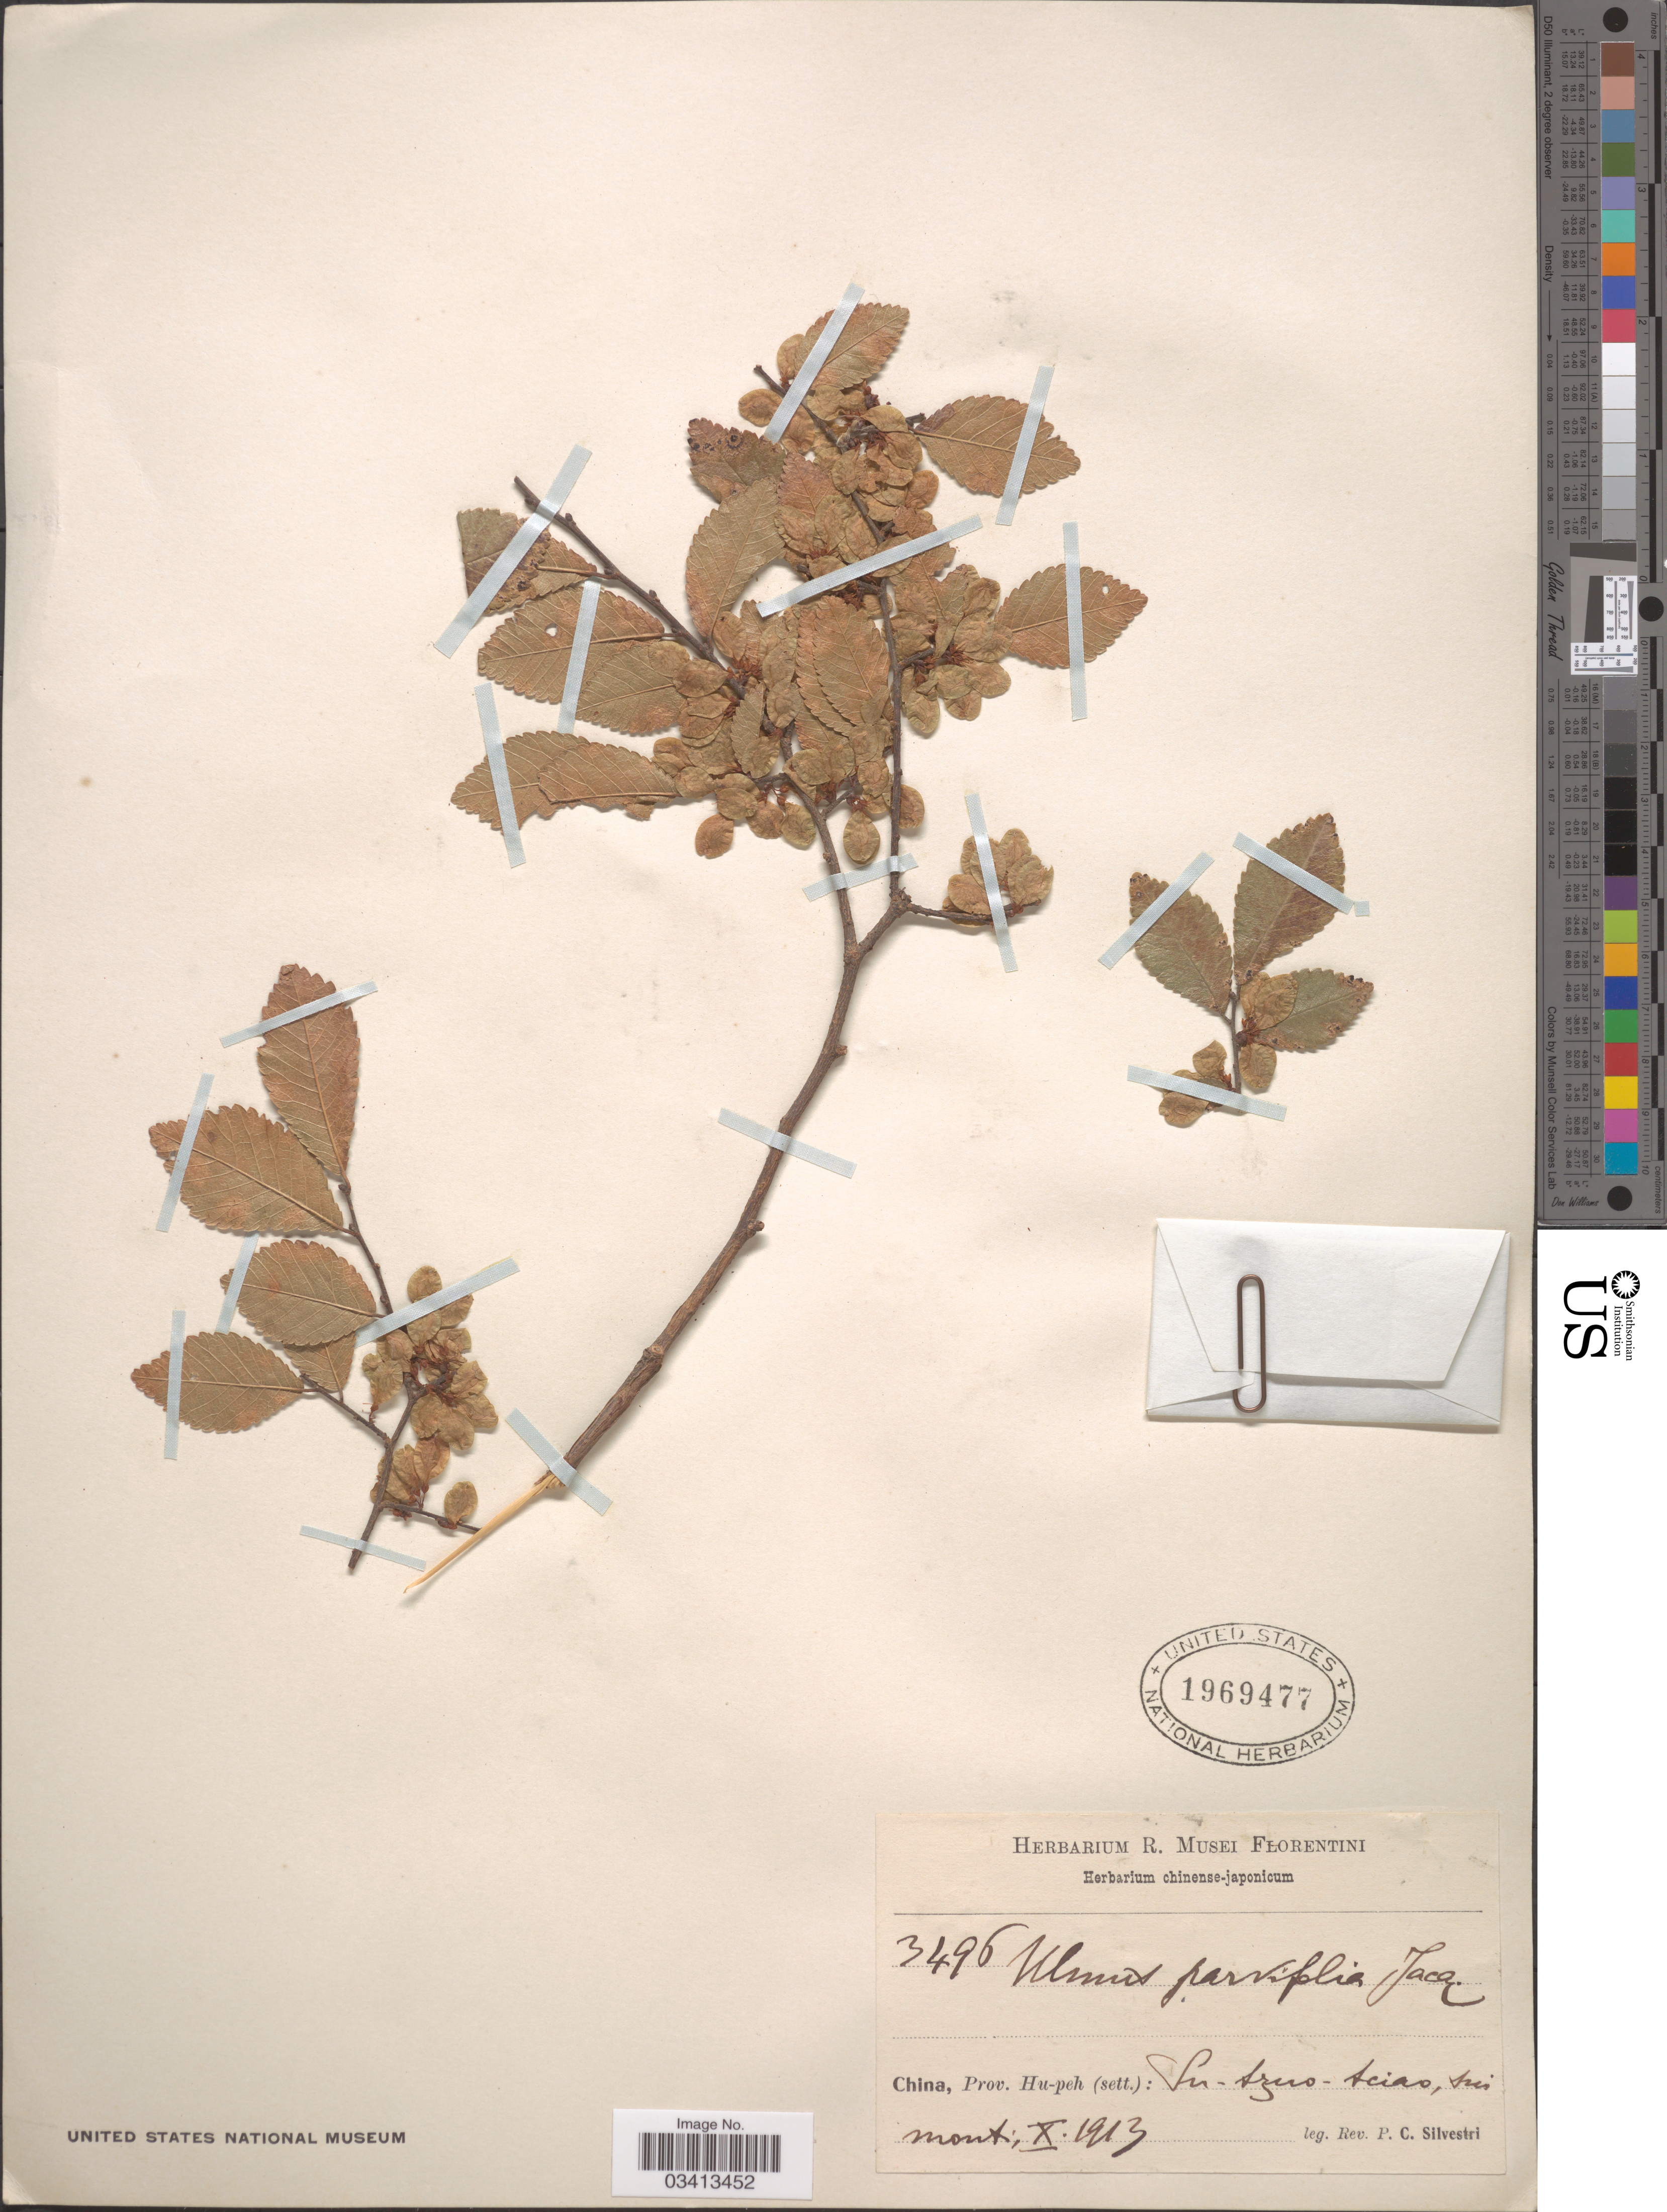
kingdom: Plantae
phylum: Tracheophyta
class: Magnoliopsida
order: Rosales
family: Ulmaceae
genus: Ulmus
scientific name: Ulmus parvifolia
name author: Jacq.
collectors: P. Silvestri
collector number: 3496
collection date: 1913-10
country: China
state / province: Hubei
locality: Prov. Hu-peh (sett.): Su-tzuo-tciao, sin. [interpreted]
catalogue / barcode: US 1969477